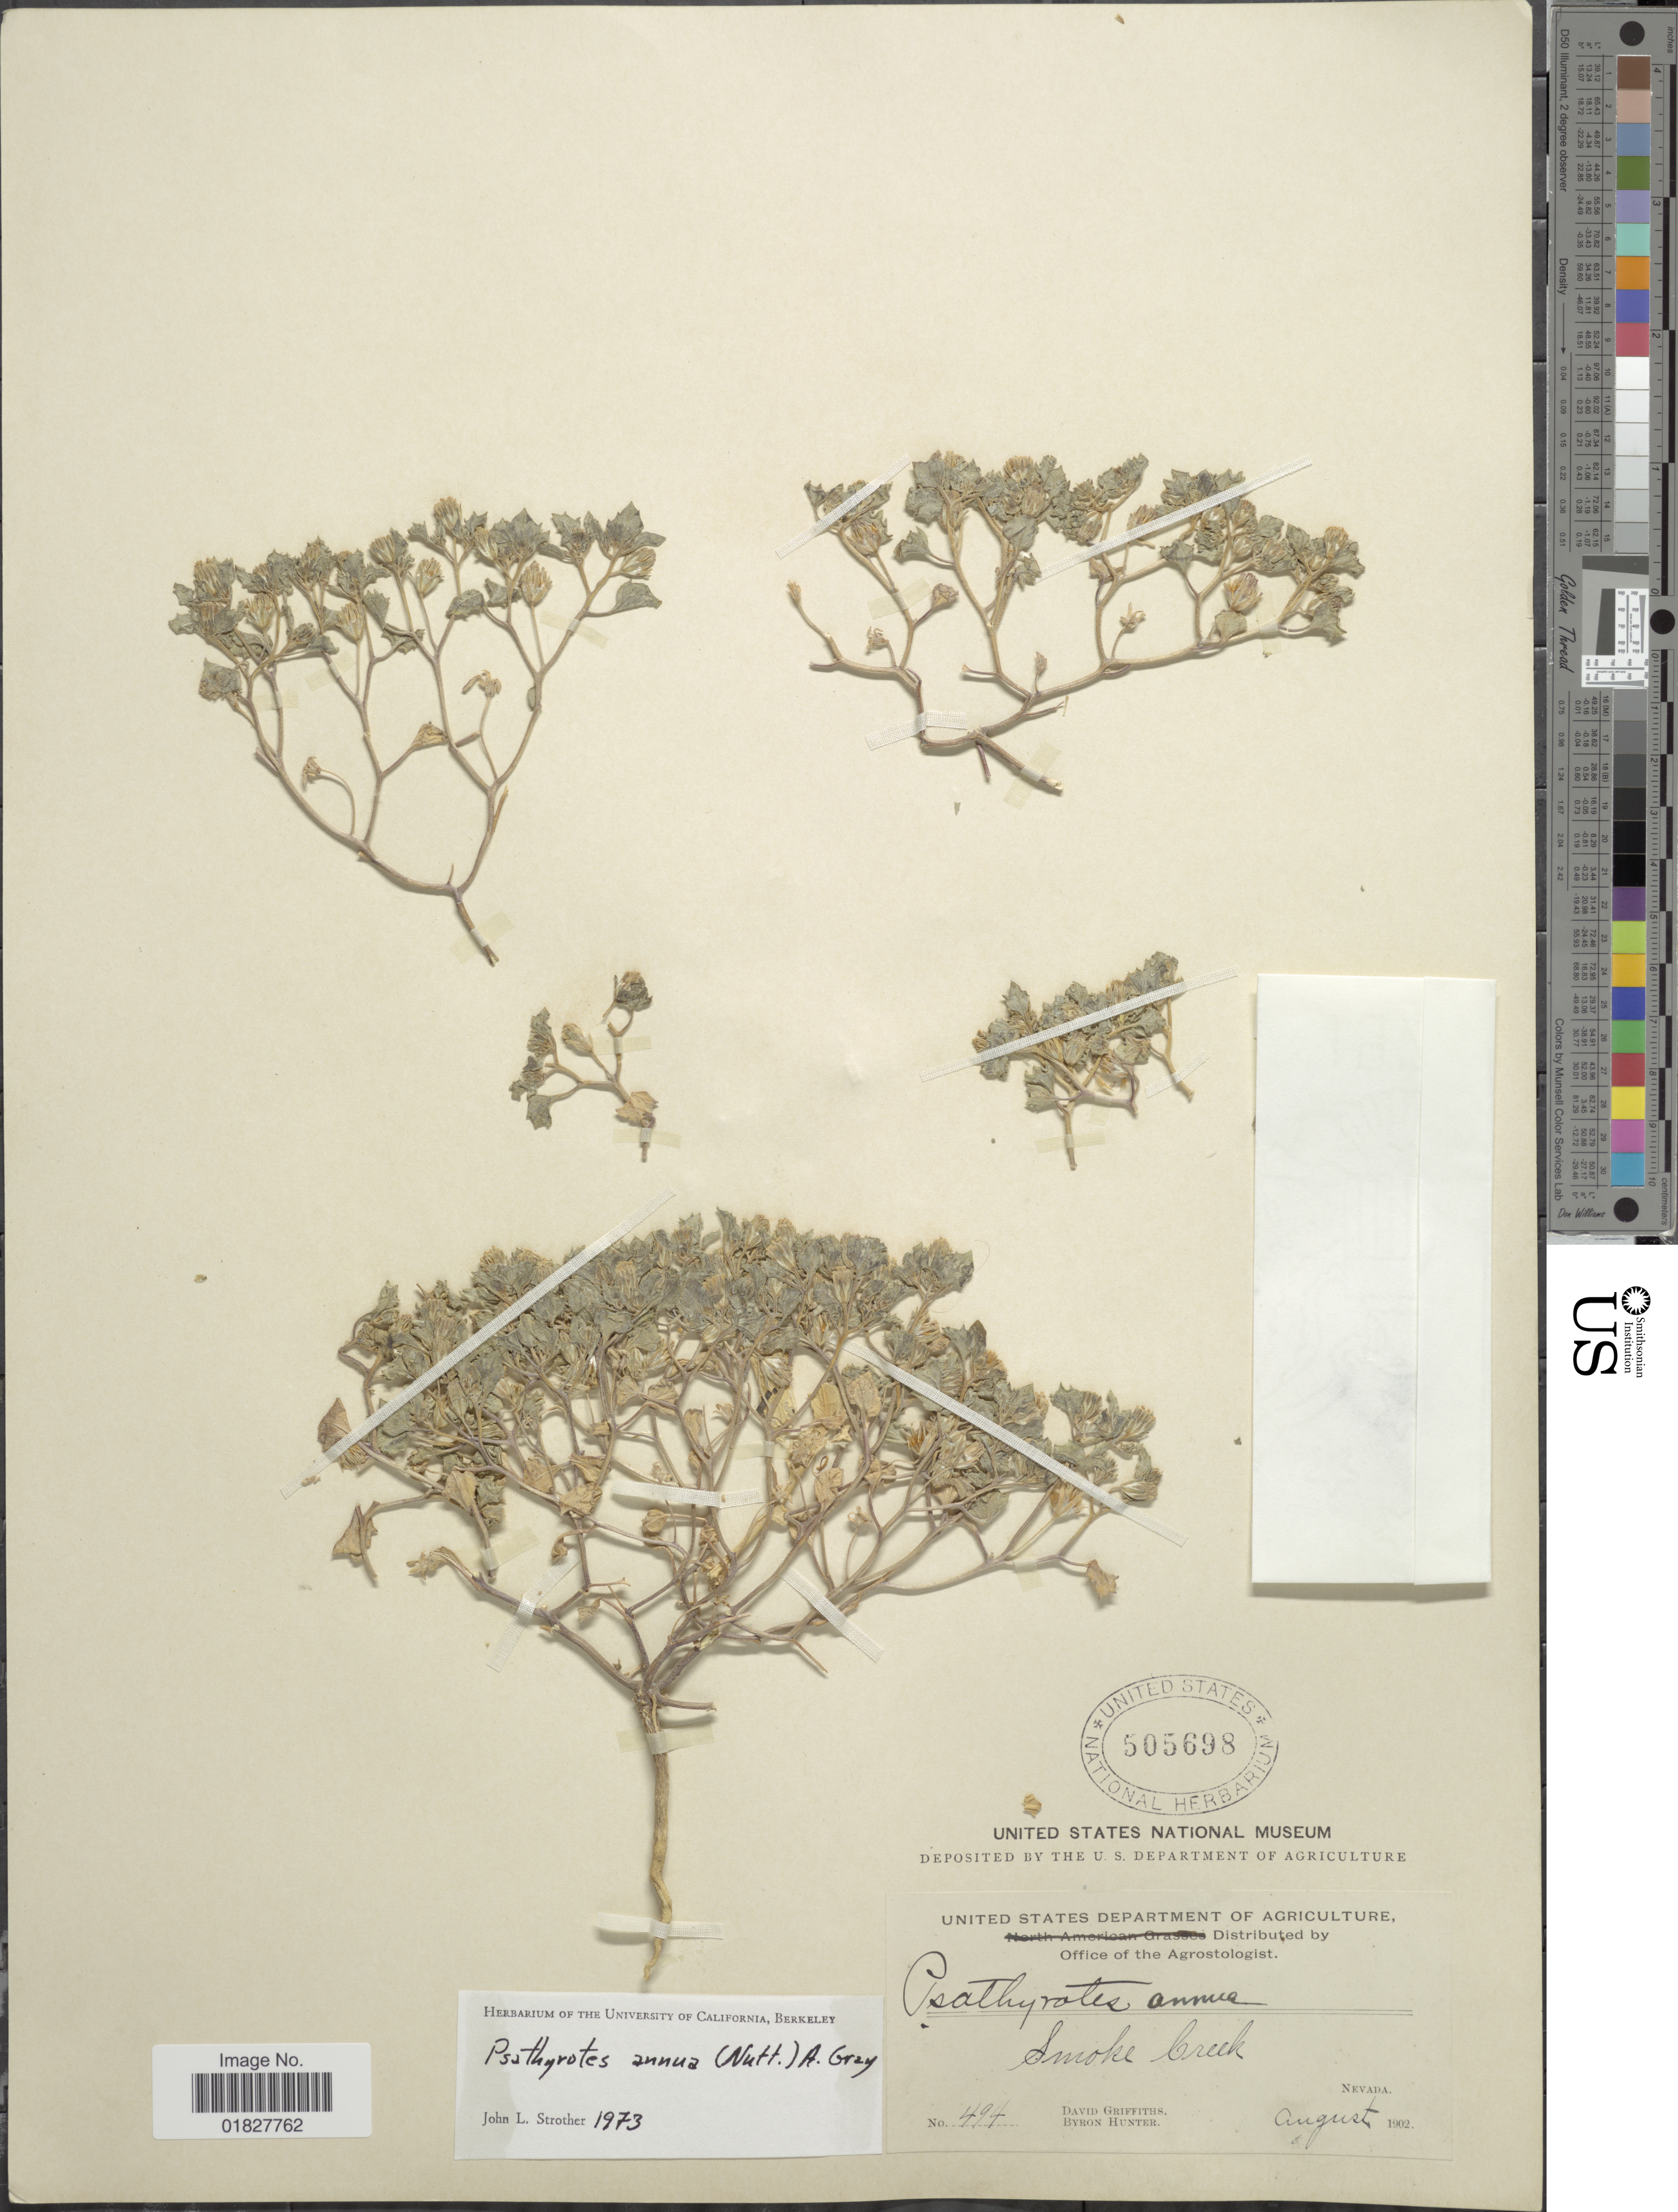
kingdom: Plantae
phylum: Tracheophyta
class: Magnoliopsida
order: Asterales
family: Asteraceae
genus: Psathyrotes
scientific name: Psathyrotes annua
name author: (Nutt.) A. Gray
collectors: D. Griffiths & B. Hunter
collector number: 494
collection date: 1902-08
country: United States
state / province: Nevada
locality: Smoke Creek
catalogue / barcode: US 505698